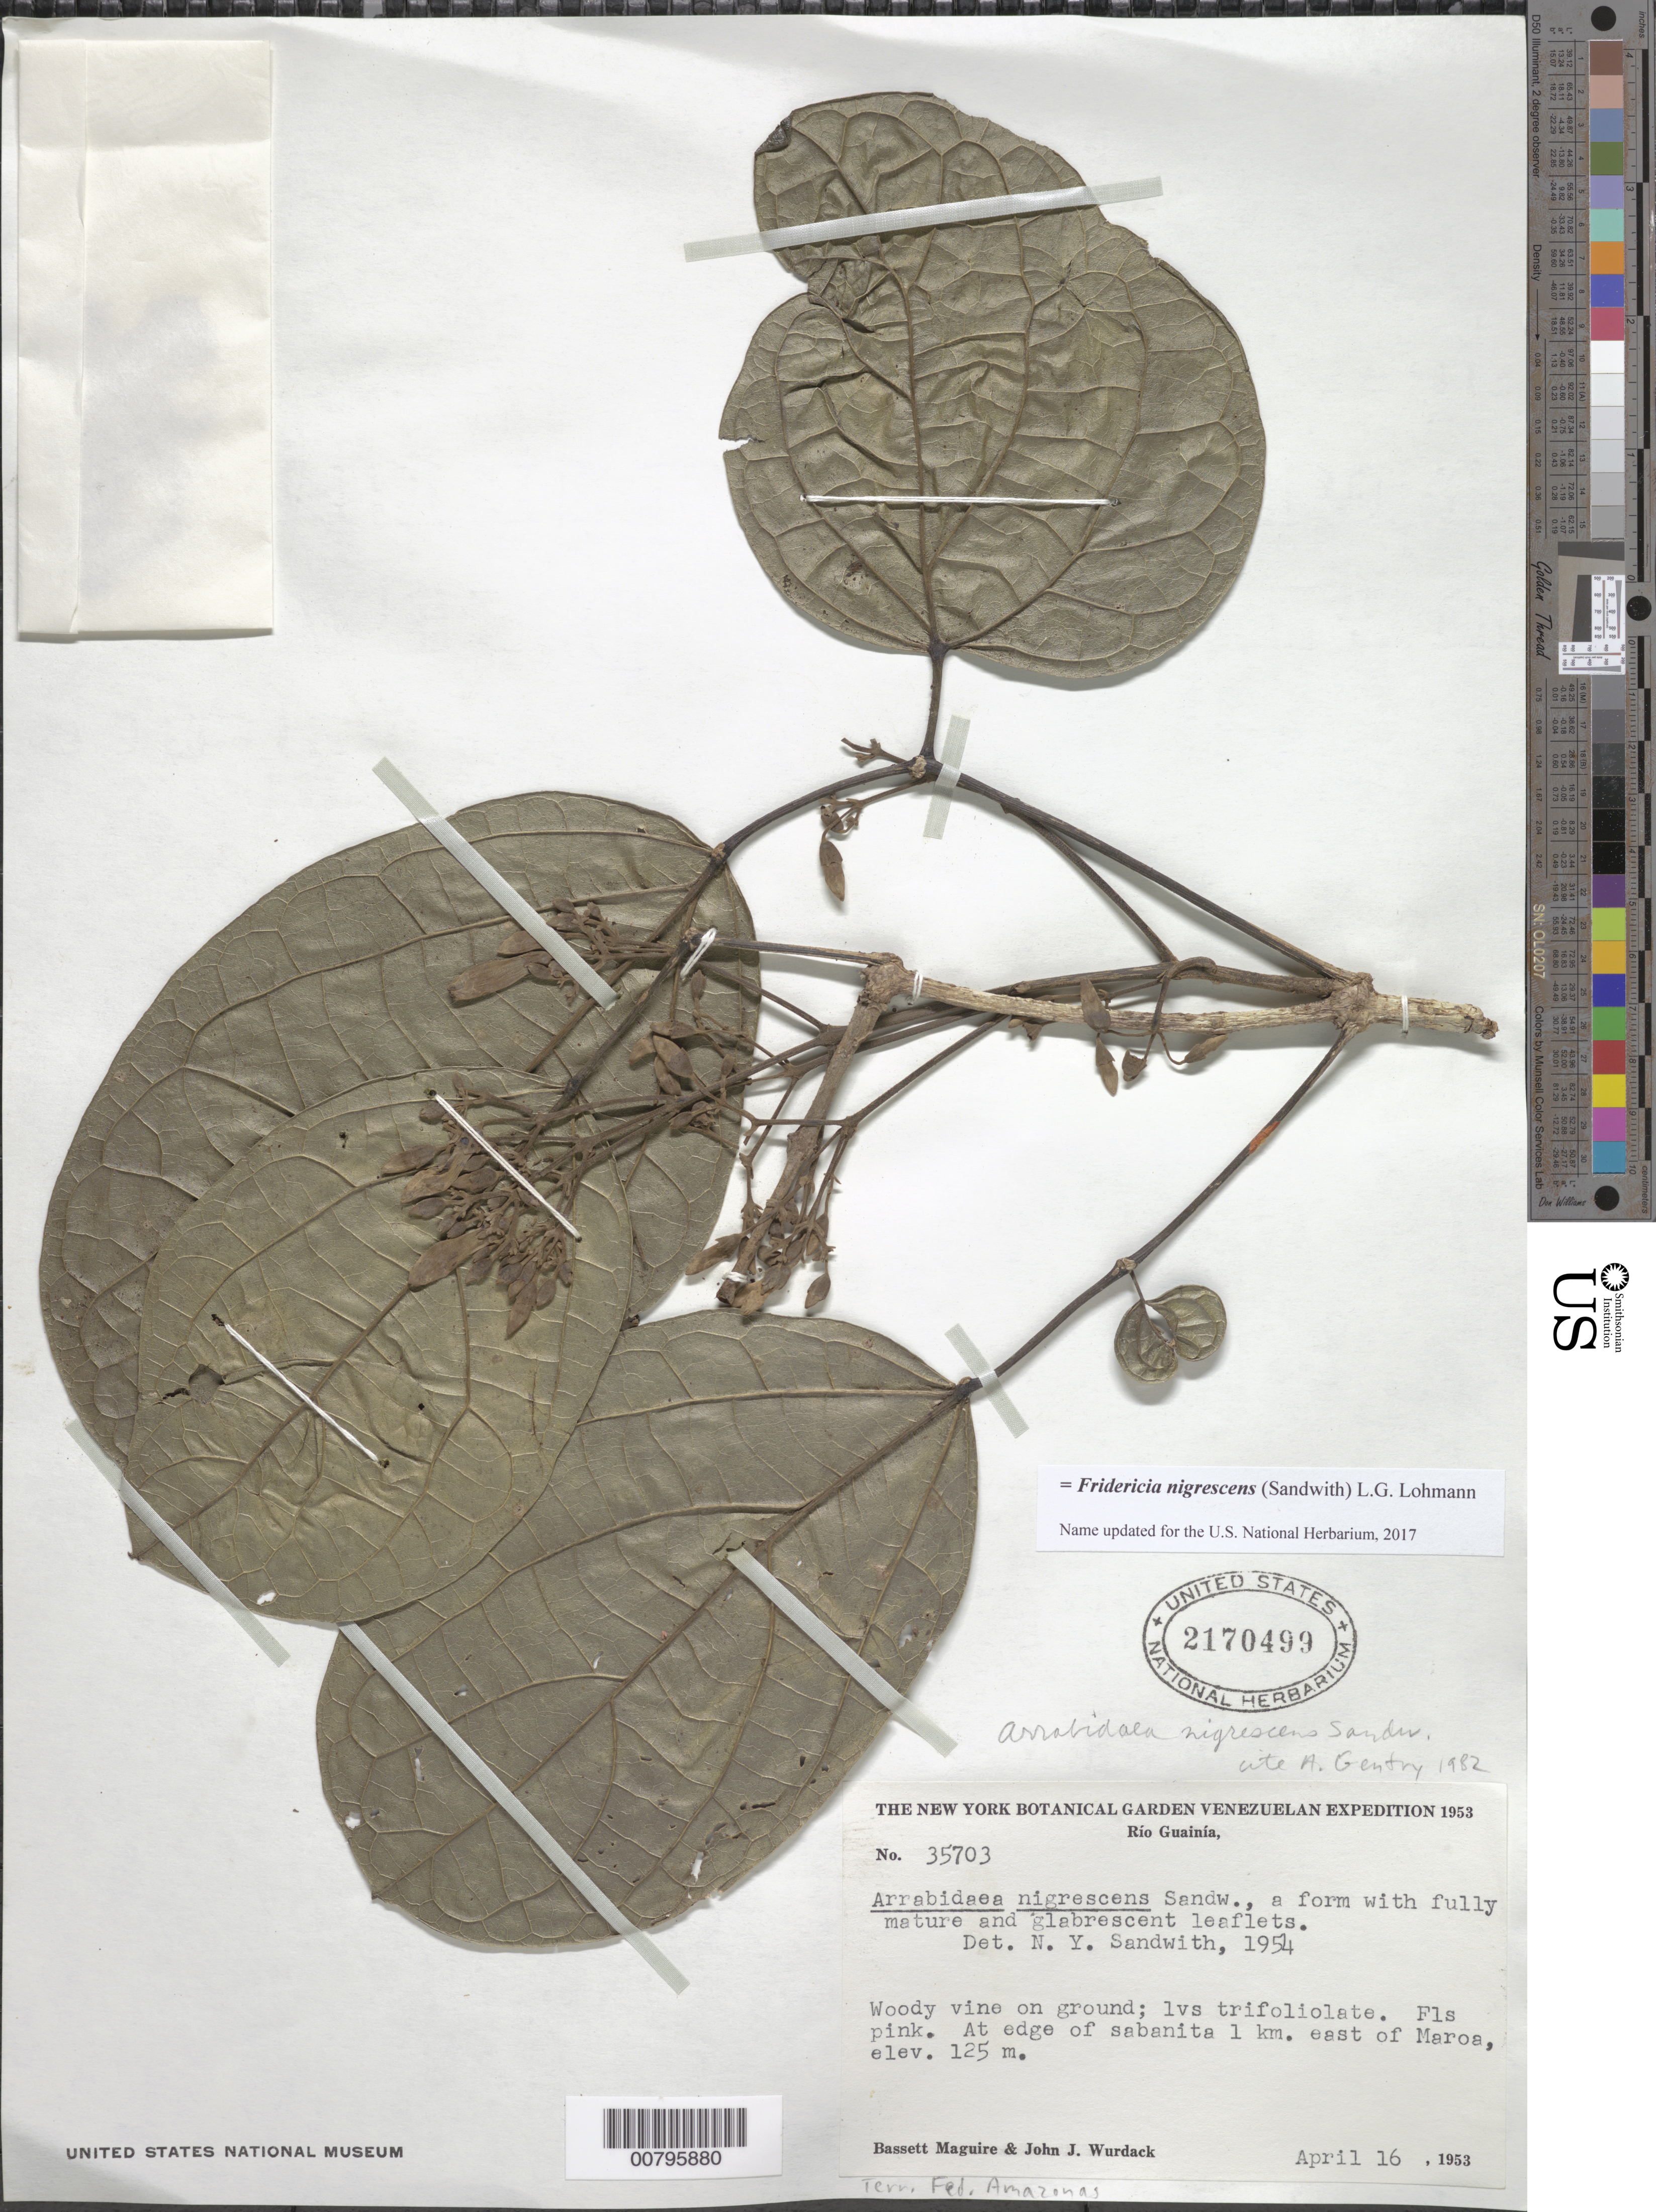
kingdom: Plantae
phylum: Tracheophyta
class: Magnoliopsida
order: Lamiales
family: Bignoniaceae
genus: Fridericia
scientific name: Fridericia nigrescens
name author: (Sandwith) L.G. Lohmann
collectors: B. Maguire & J. J. Wurdack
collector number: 35703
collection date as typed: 16-Apr-53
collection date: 1953-04-16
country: Venezuela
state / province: Amazonas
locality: Río Guainía, Victorino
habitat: Sabanita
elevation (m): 125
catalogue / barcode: US 2170499